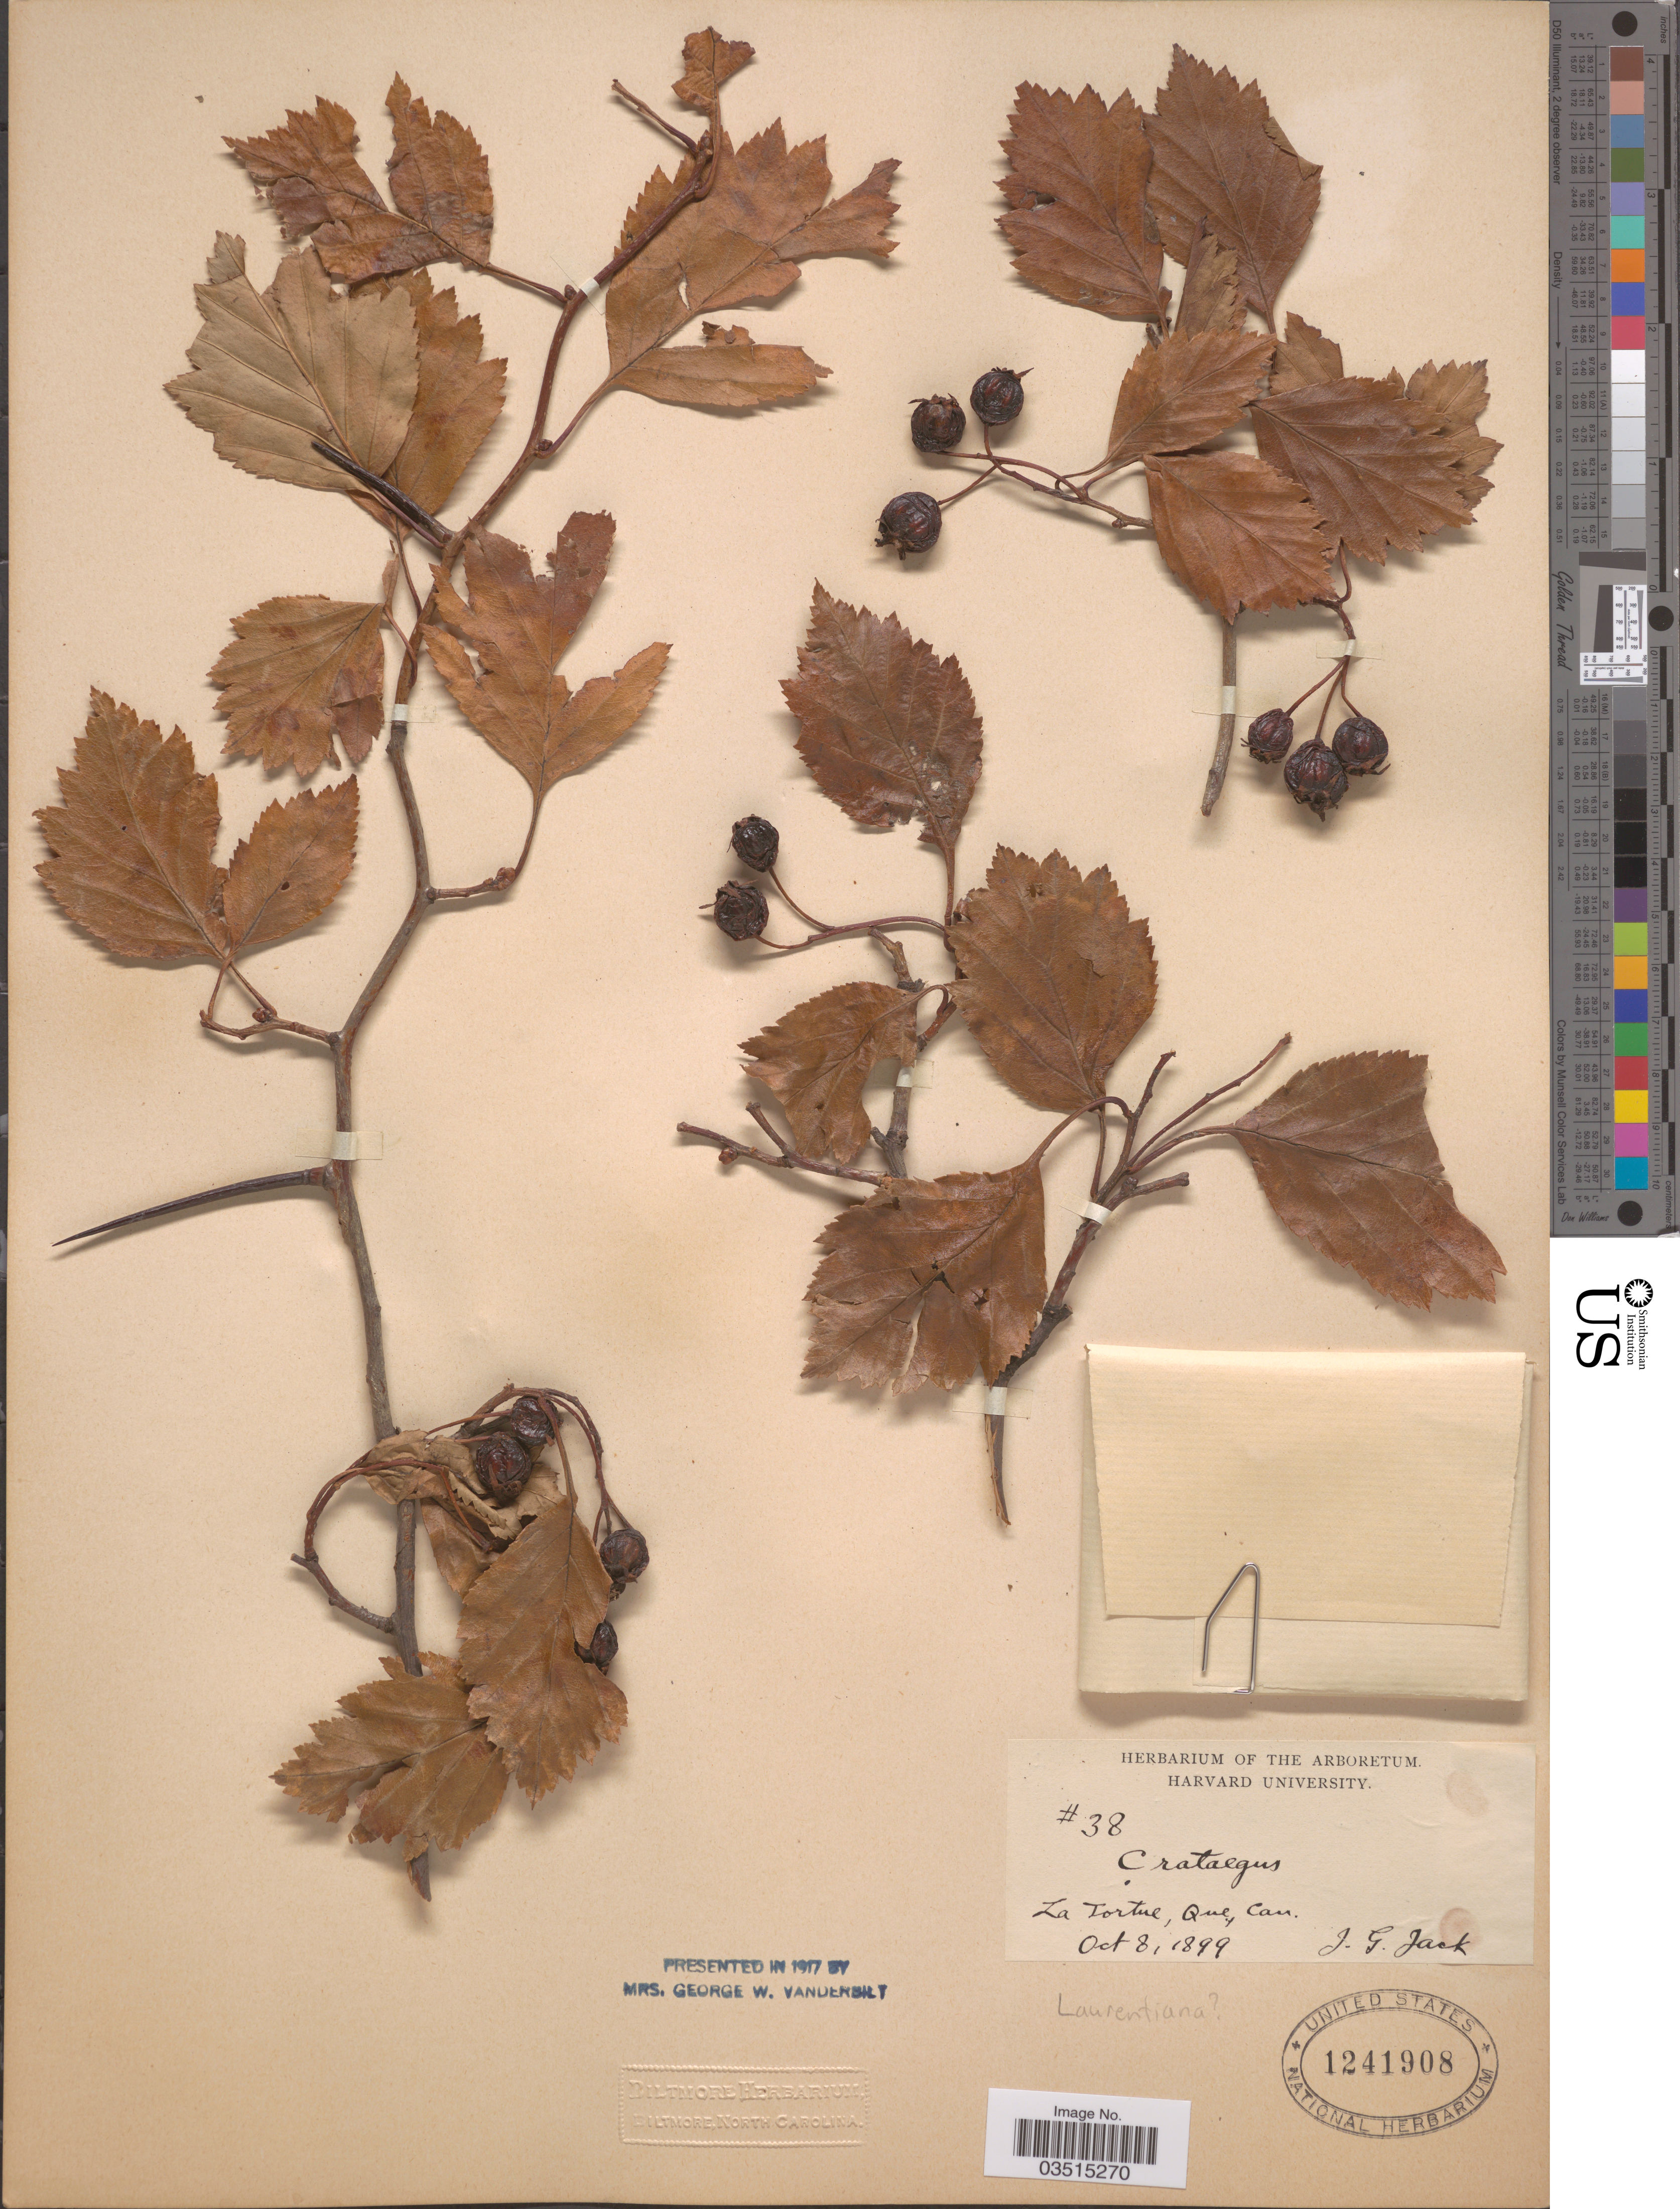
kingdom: Plantae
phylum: Tracheophyta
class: Magnoliopsida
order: Rosales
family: Rosaceae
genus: Crataegus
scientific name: Crataegus laurentiana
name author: Sarg.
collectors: J. G. Jack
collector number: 38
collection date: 1899-10-08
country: Canada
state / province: Quebec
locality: La Tortue.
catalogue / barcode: US 1241908